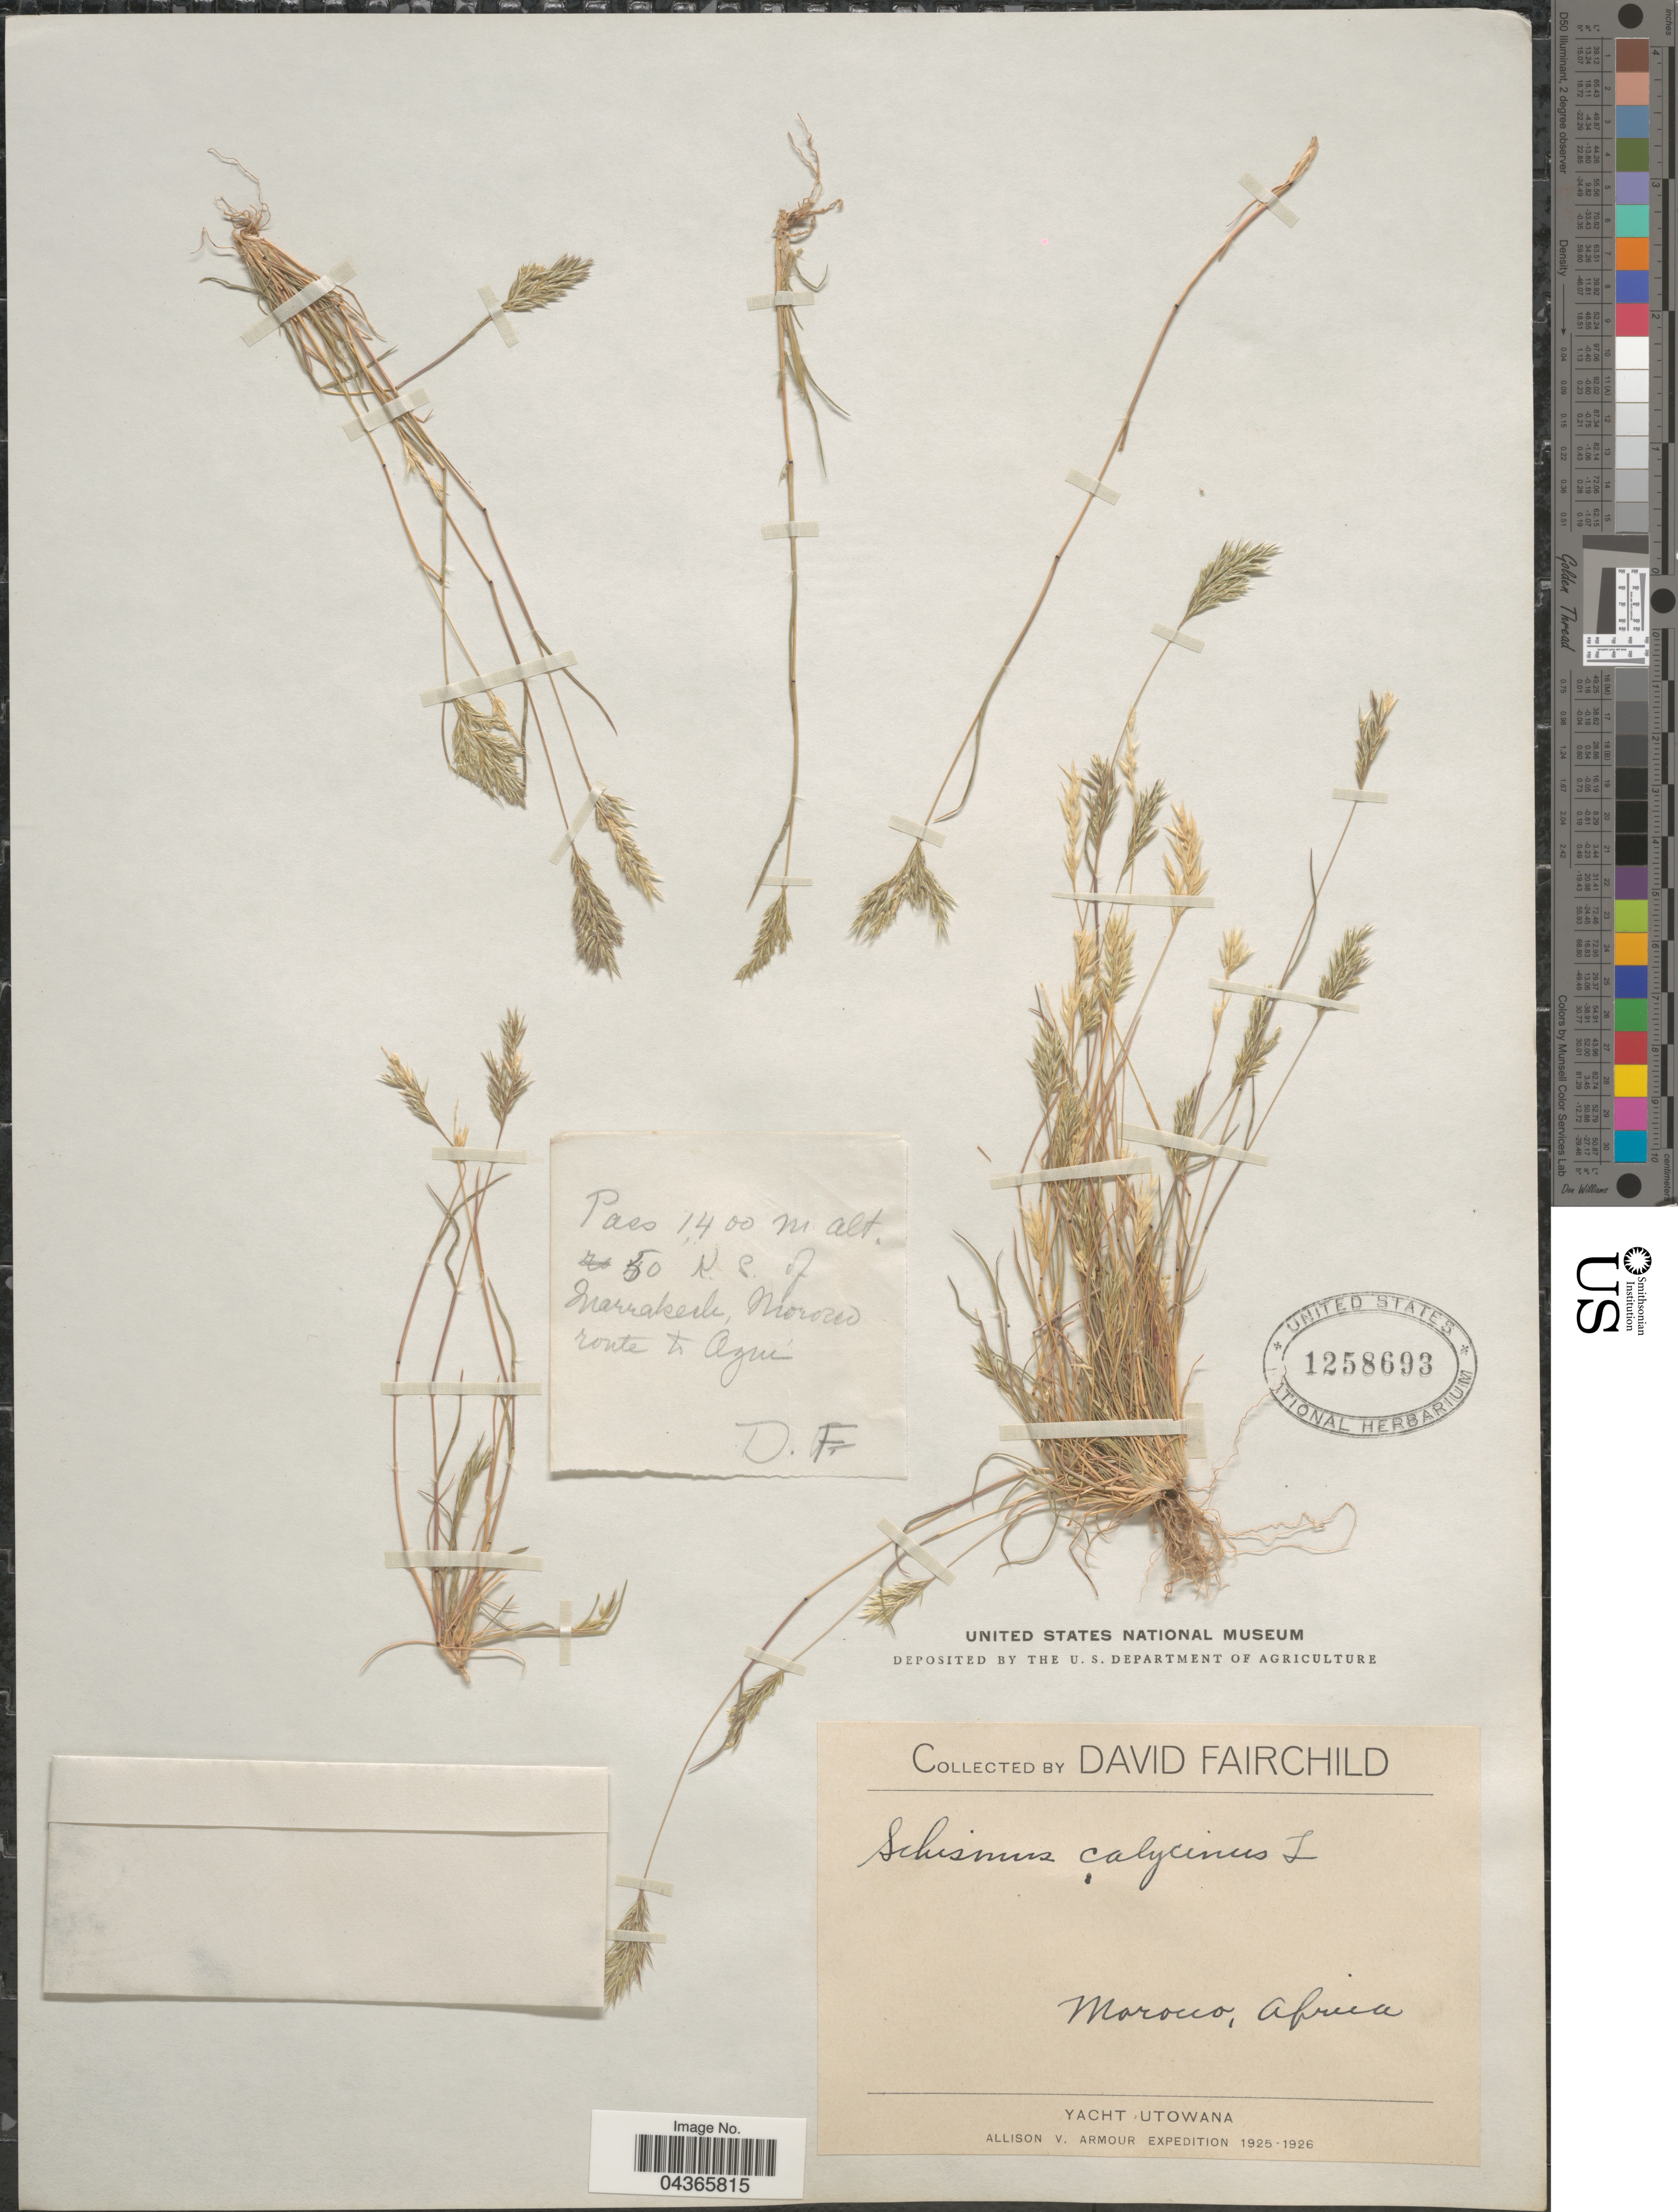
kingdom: Plantae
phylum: Tracheophyta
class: Liliopsida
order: Poales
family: Poaceae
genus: Schismus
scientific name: Schismus barbatus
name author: (L.) Thell.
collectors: D. Fairchild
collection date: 1925/1926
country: Morocco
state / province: Marrakech-Tensift-Al Haouz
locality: N. E. of Marrakech route to Azui. Allison V. Armour Expedition 1925-1926.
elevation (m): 1400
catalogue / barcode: US 1258693